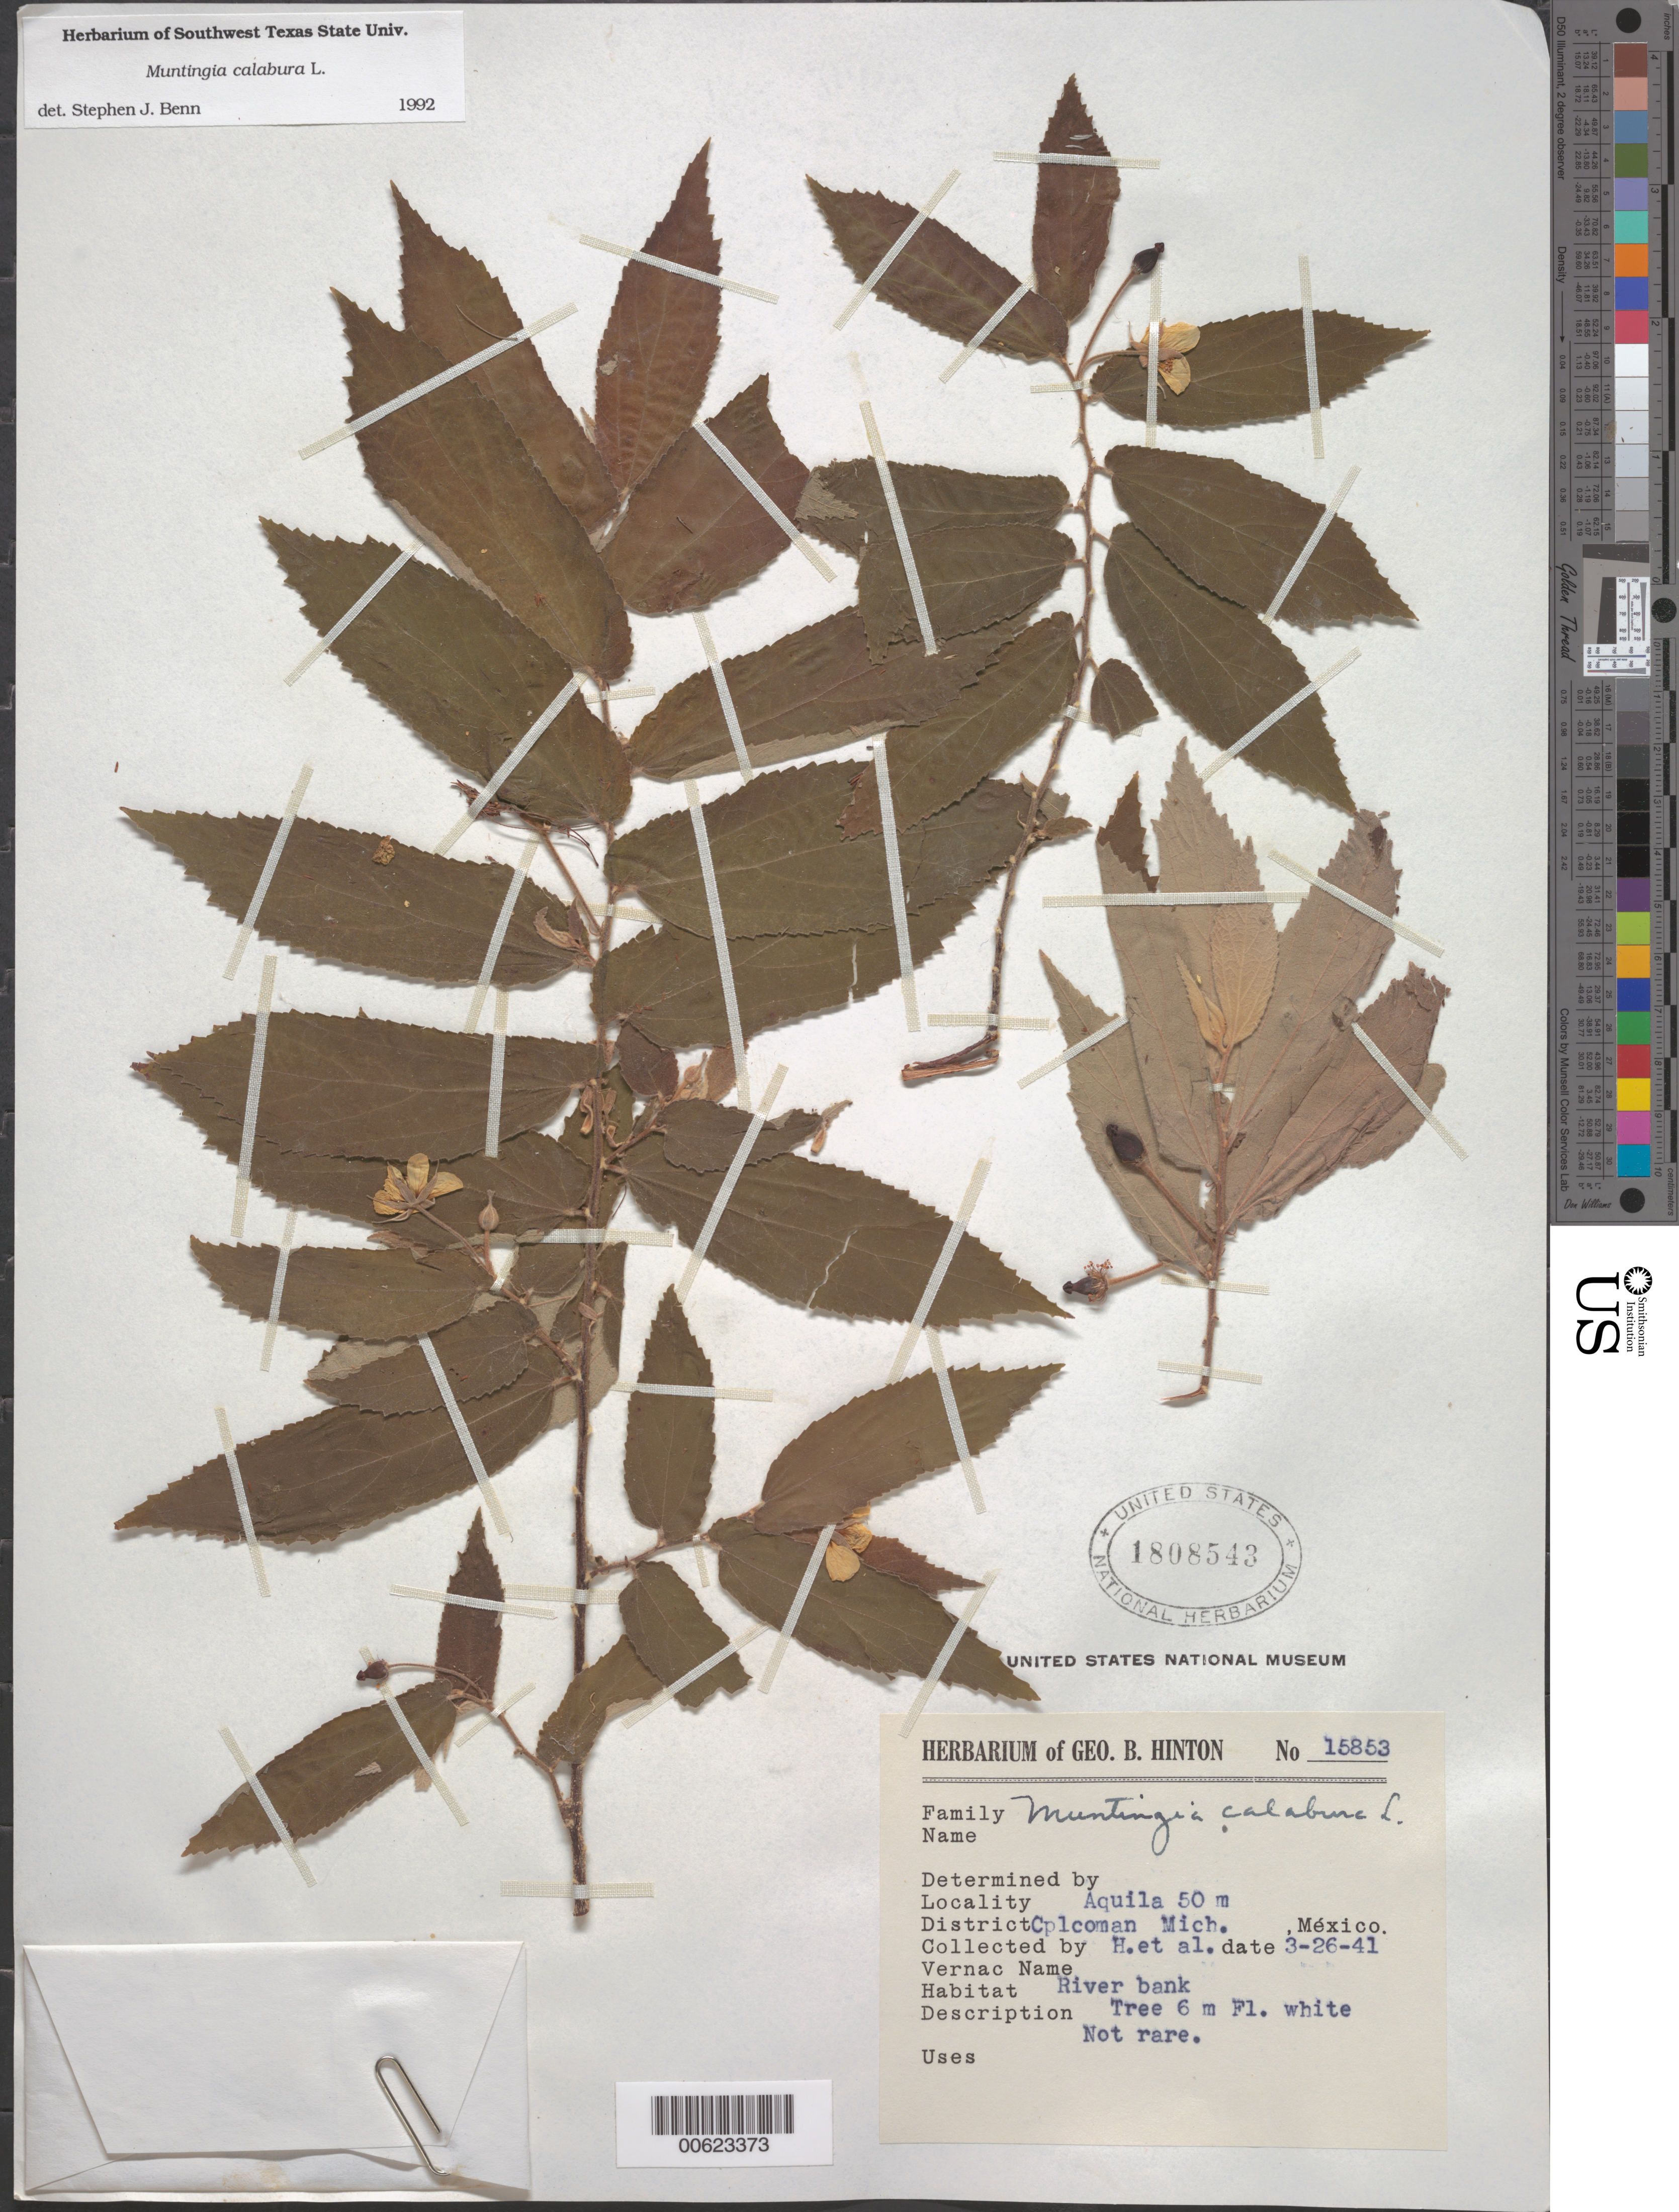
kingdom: Plantae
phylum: Tracheophyta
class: Magnoliopsida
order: Malvales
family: Muntingiaceae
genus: Muntingia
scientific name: Muntingia calabura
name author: L.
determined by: Benn, S. J.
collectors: G. B. Hinton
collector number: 15853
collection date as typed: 26 Mar 1941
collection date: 1941-03-26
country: Mexico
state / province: Michoacán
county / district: Coalcomán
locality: Aquila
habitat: River bank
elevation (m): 50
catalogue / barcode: US 1808543